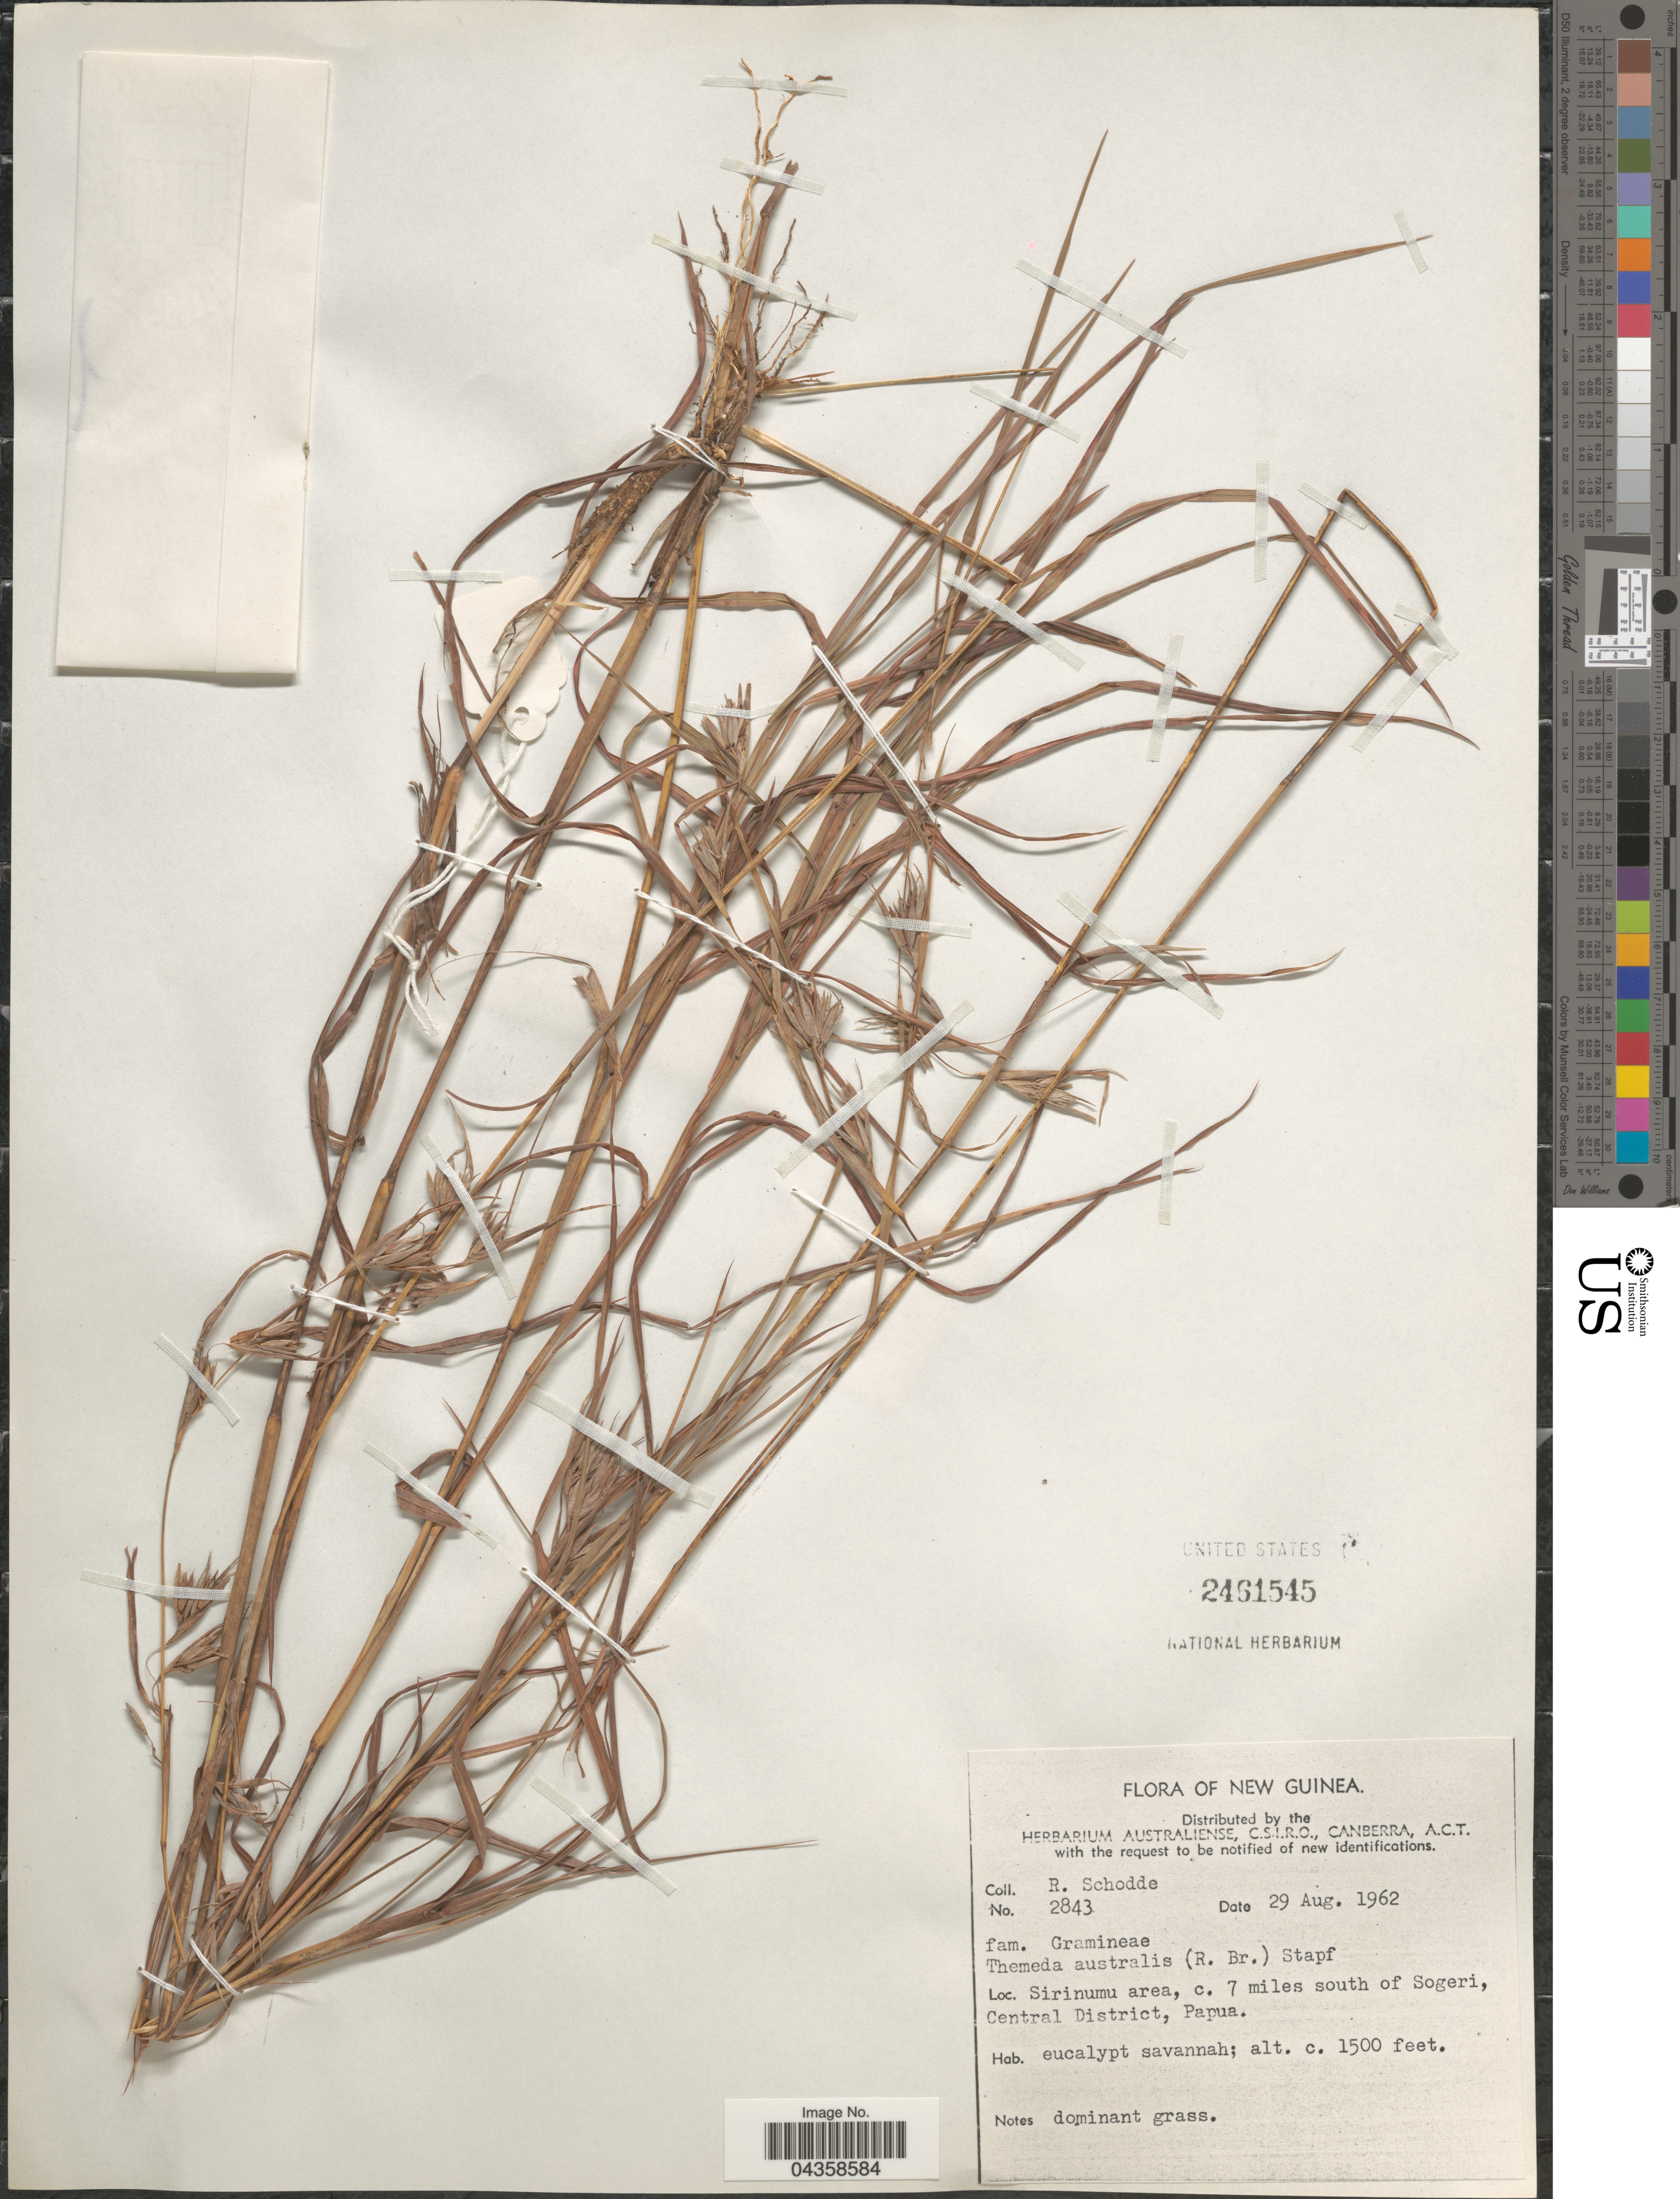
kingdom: Plantae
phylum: Tracheophyta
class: Liliopsida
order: Poales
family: Poaceae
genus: Themeda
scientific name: Themeda triandra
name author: Forssk.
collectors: R. Schodde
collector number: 2843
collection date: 1962-08-29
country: Papua New Guinea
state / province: Central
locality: New Guinea. Sirinumu area, c. 7 miles south of Sogeri, Central District, Papua.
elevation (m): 457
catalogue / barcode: US 2461545